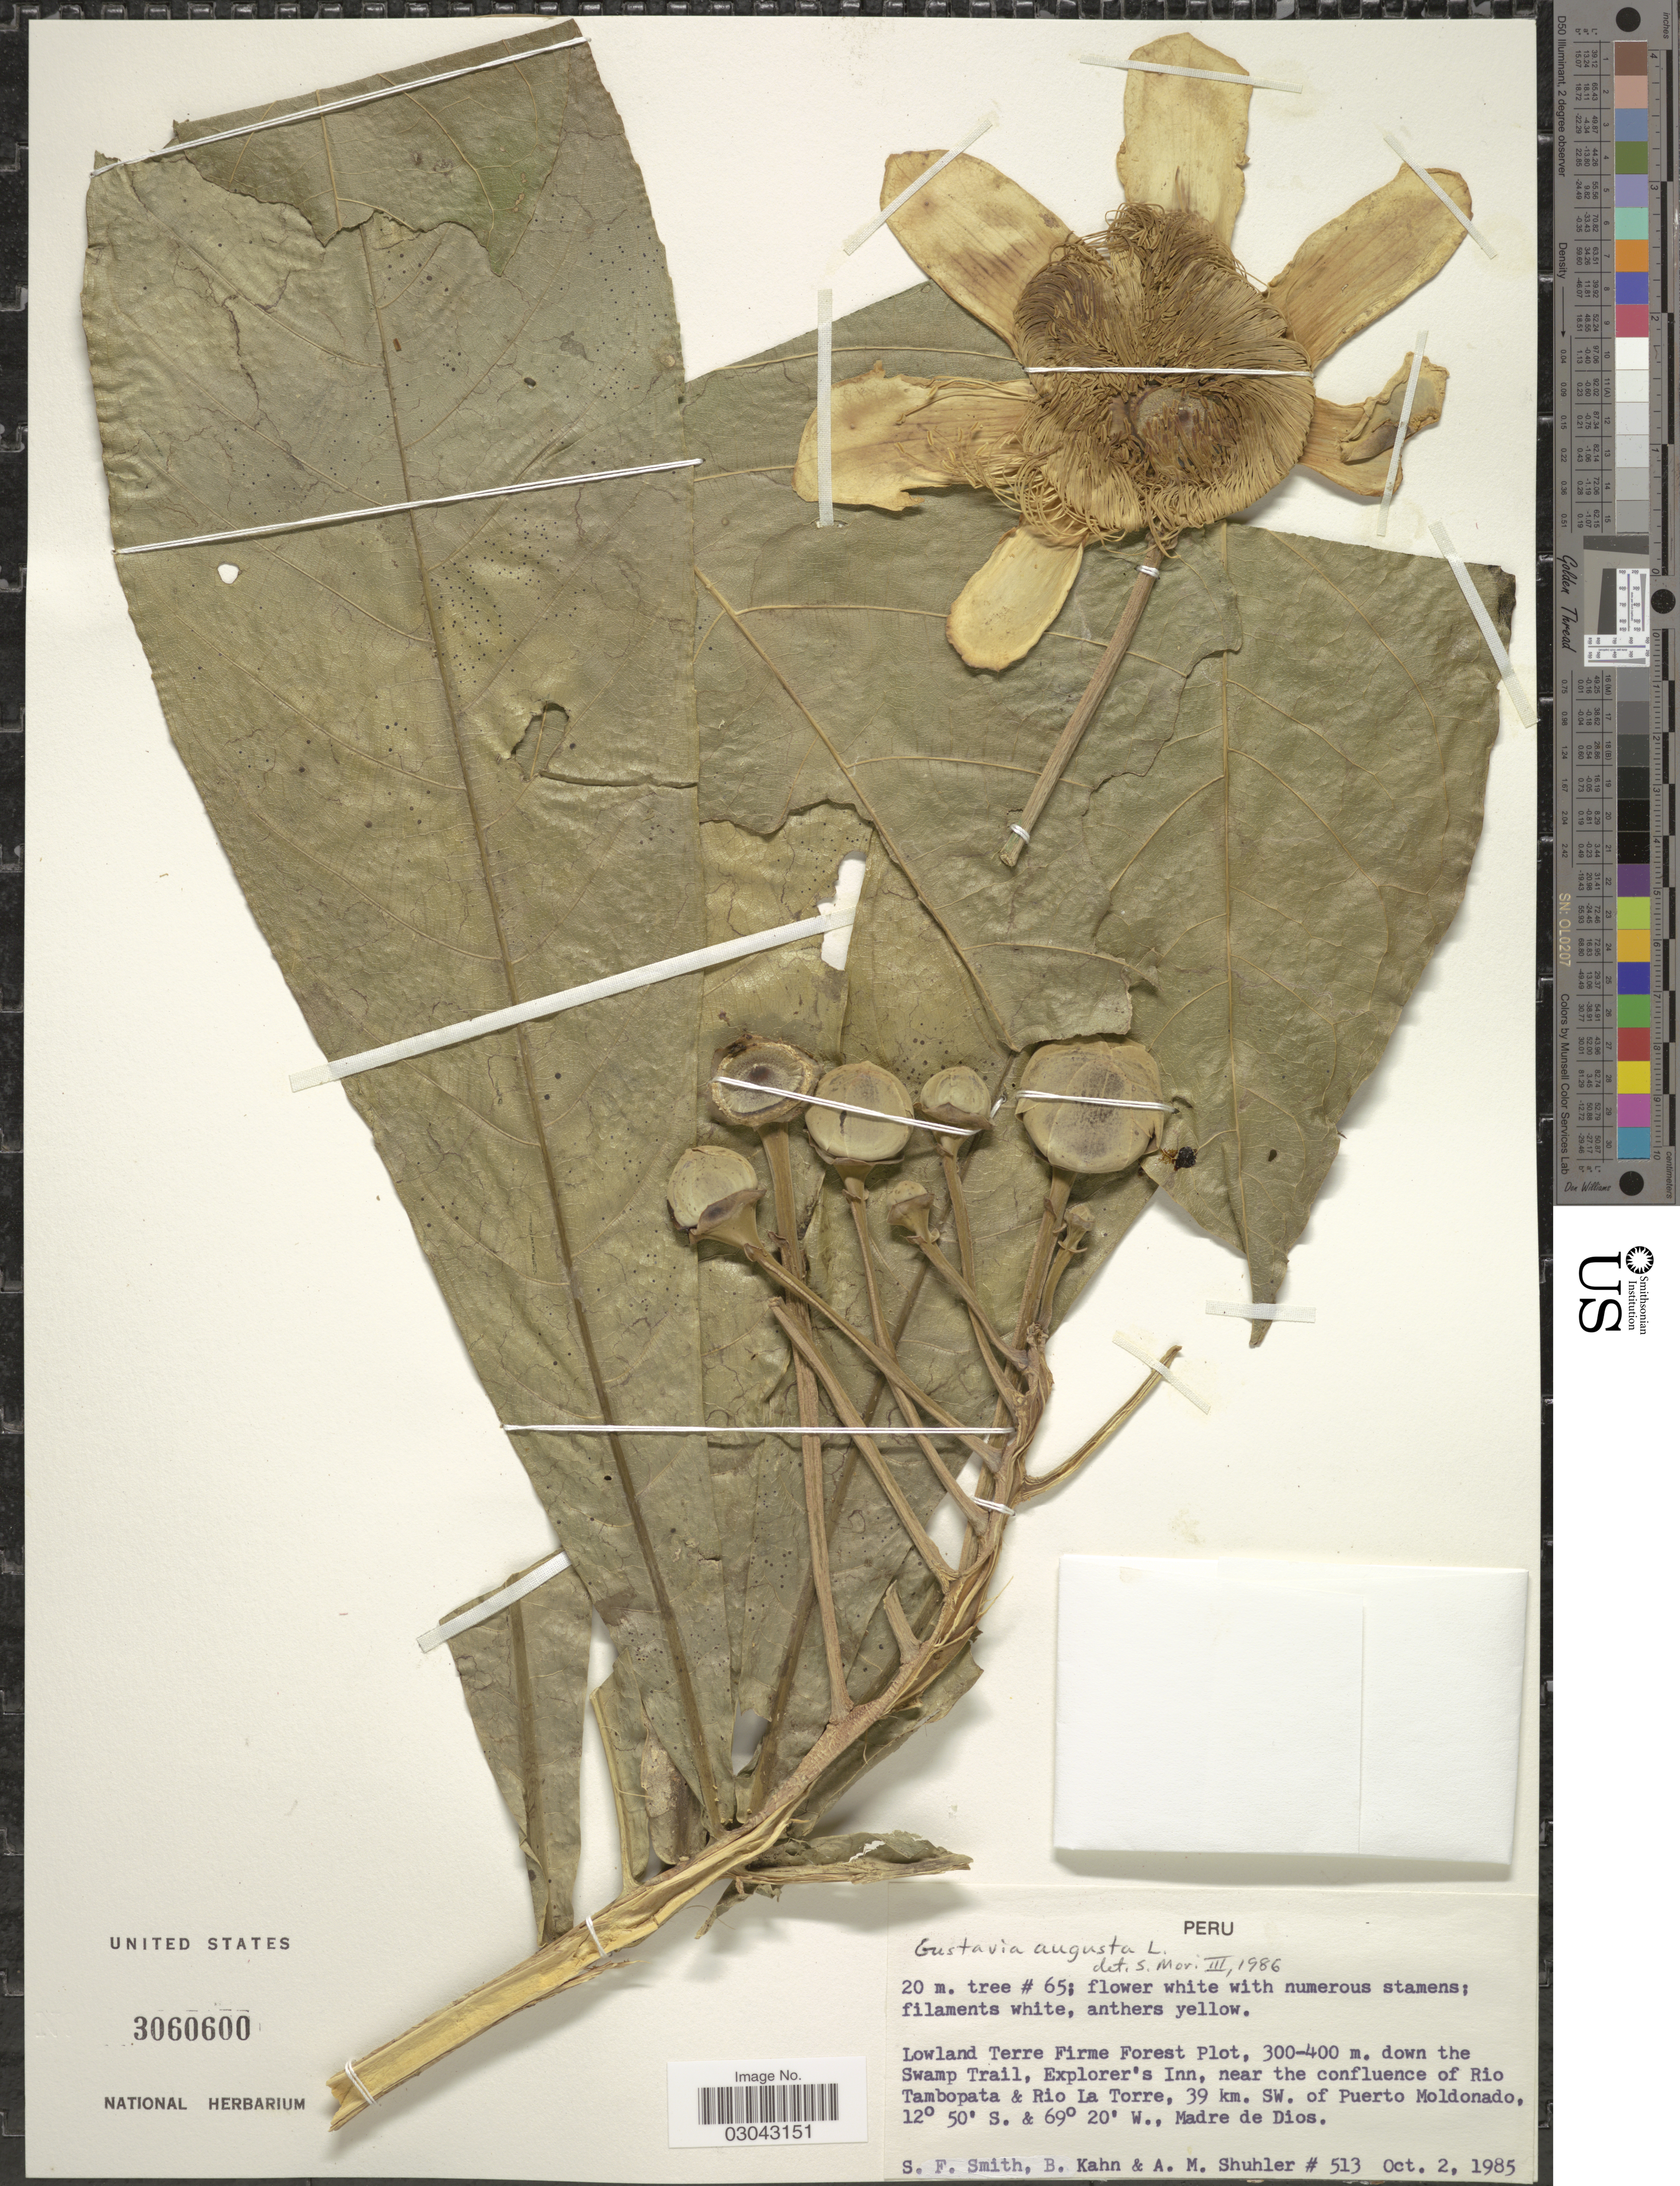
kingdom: Plantae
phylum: Tracheophyta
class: Magnoliopsida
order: Ericales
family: Lecythidaceae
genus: Gustavia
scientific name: Gustavia augusta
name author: L.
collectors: S.F. Smith, B. Kahn & A. Shuhler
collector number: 513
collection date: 1985-10-02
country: Peru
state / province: Madre de Dios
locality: Lowland Terre Firme Forest Plot, 300-400 m. down the Swamp Trail, Explorer's Inn, near the confluence Rio Tambopata & Rio La Torre, 39 km. SW. of Puerto Moldonado.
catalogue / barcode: US 3060600